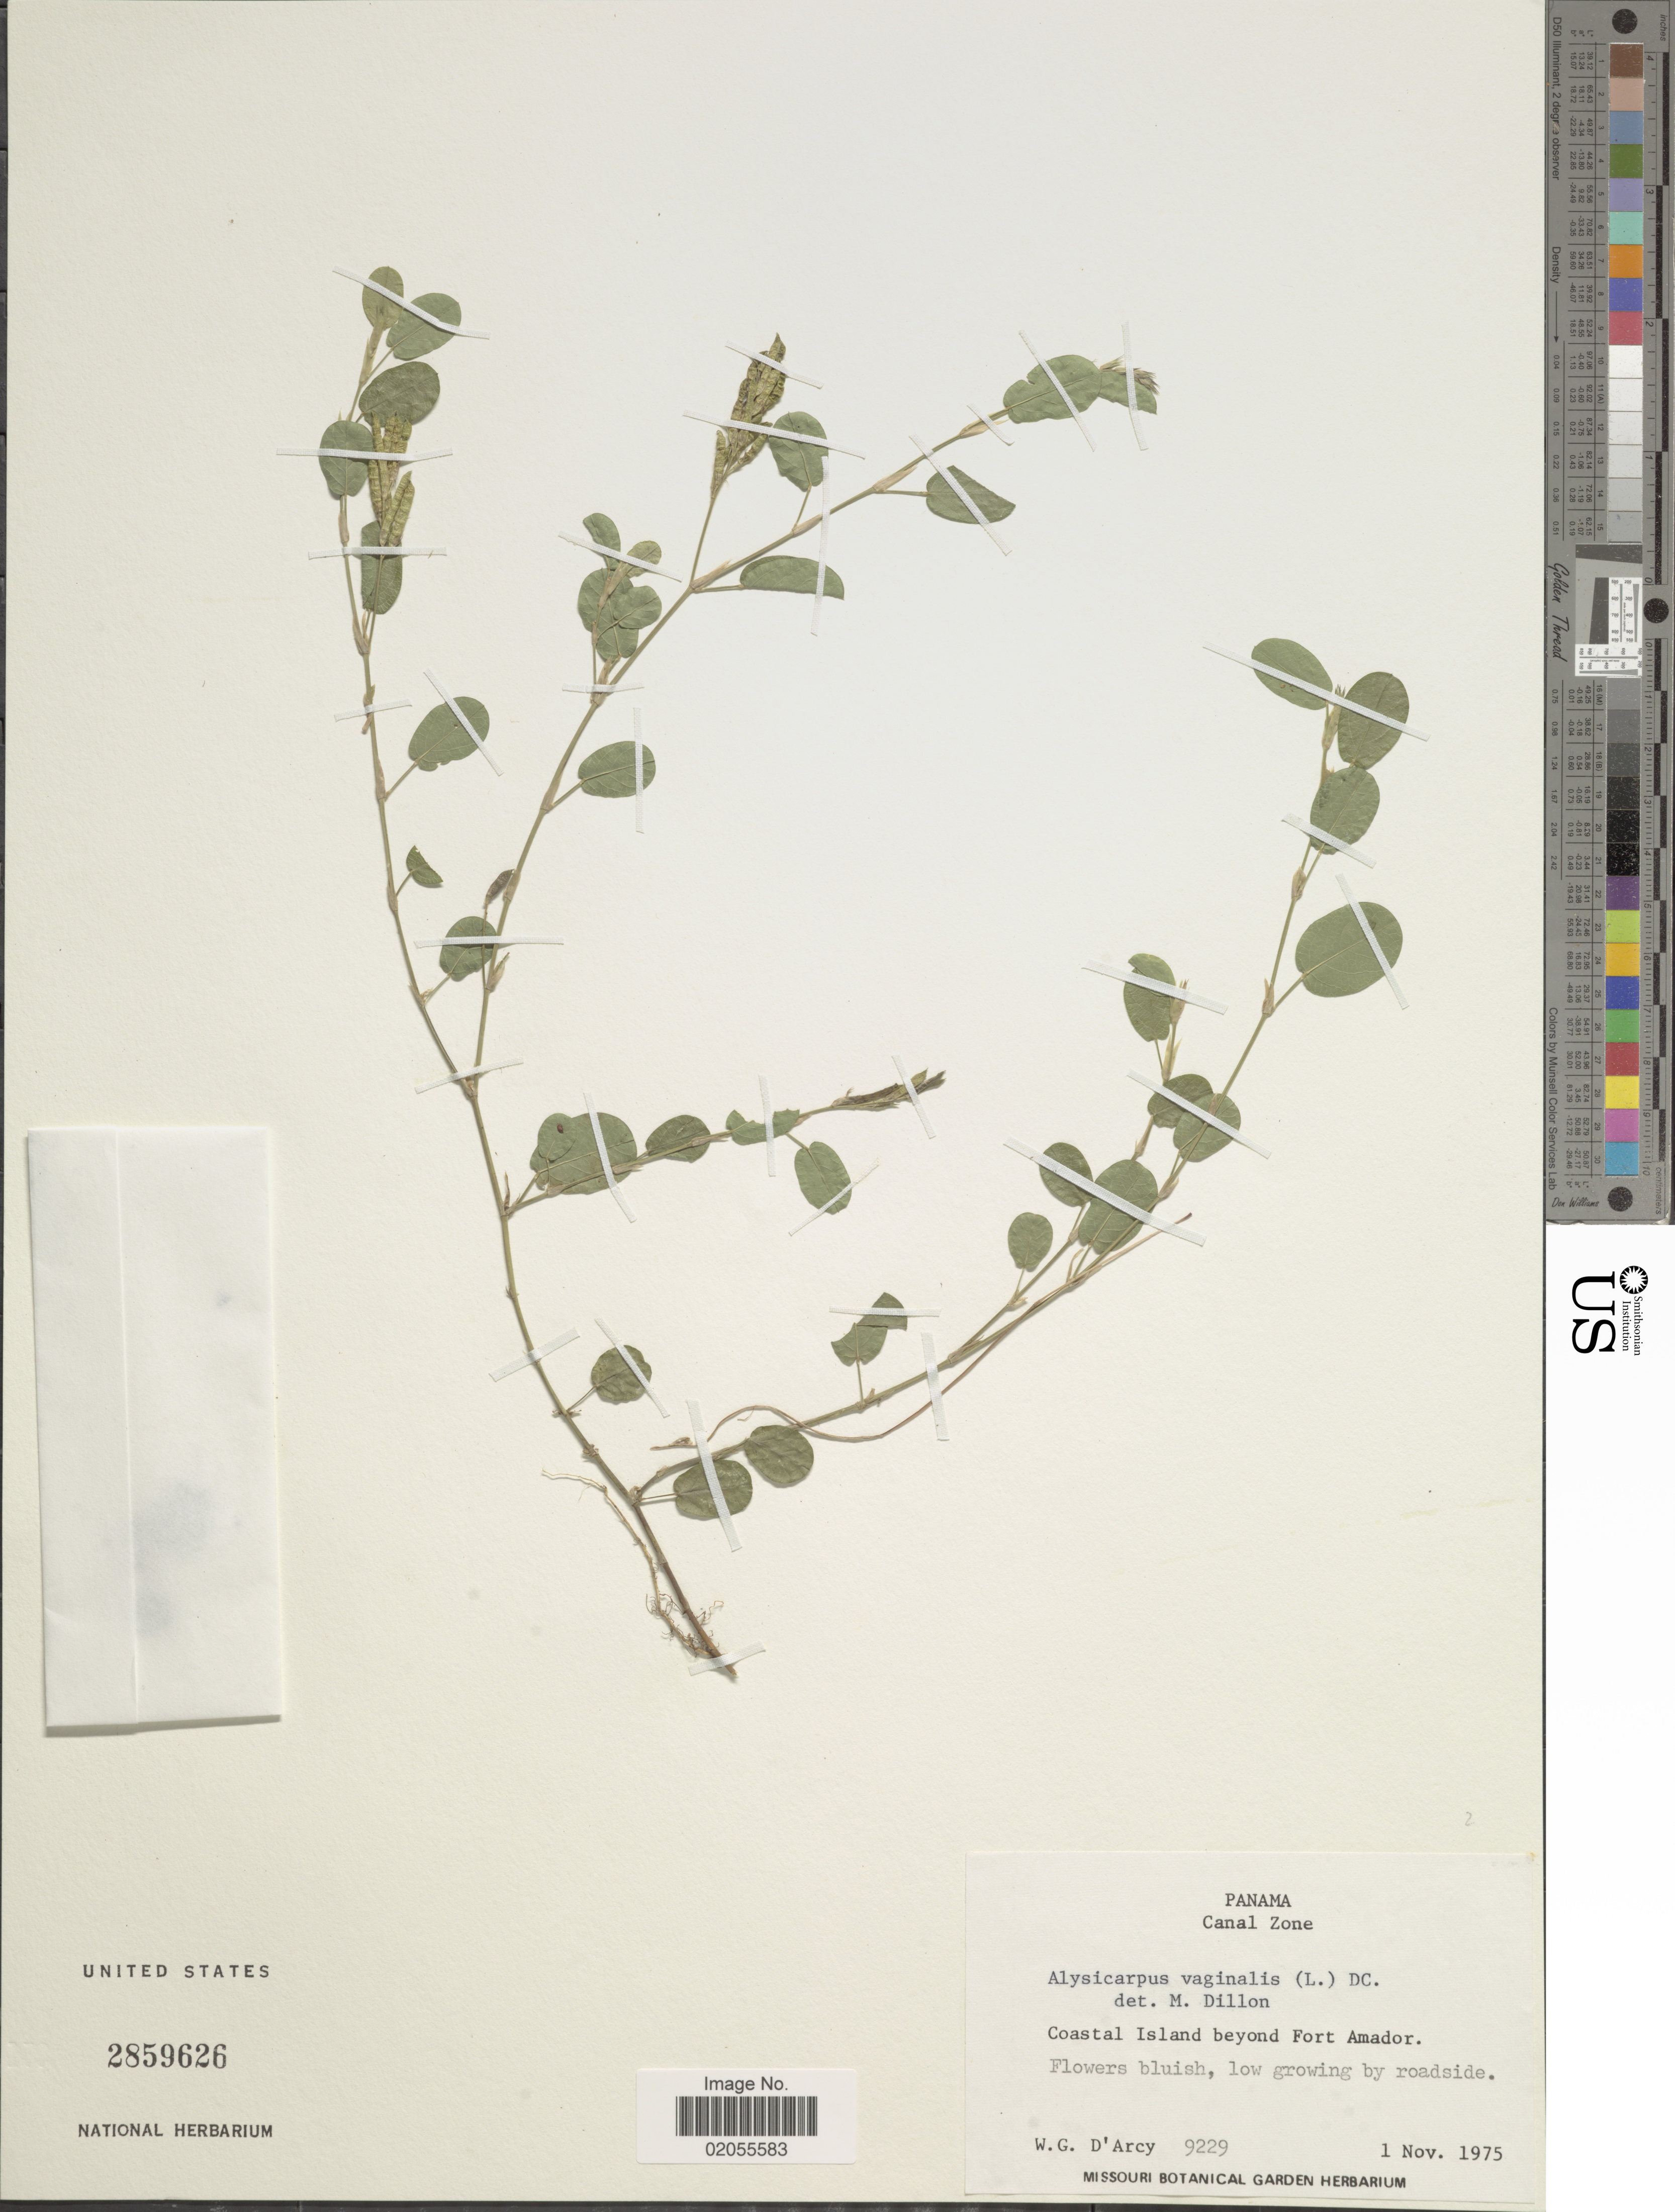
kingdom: Plantae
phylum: Tracheophyta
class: Magnoliopsida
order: Fabales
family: Fabaceae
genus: Alysicarpus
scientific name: Alysicarpus sp.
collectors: W. G. D'Arcy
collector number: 9229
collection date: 1975-11-01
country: Panama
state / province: Colón / Panamá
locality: Coastal Island beyond Fort Amador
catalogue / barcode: US 2859626